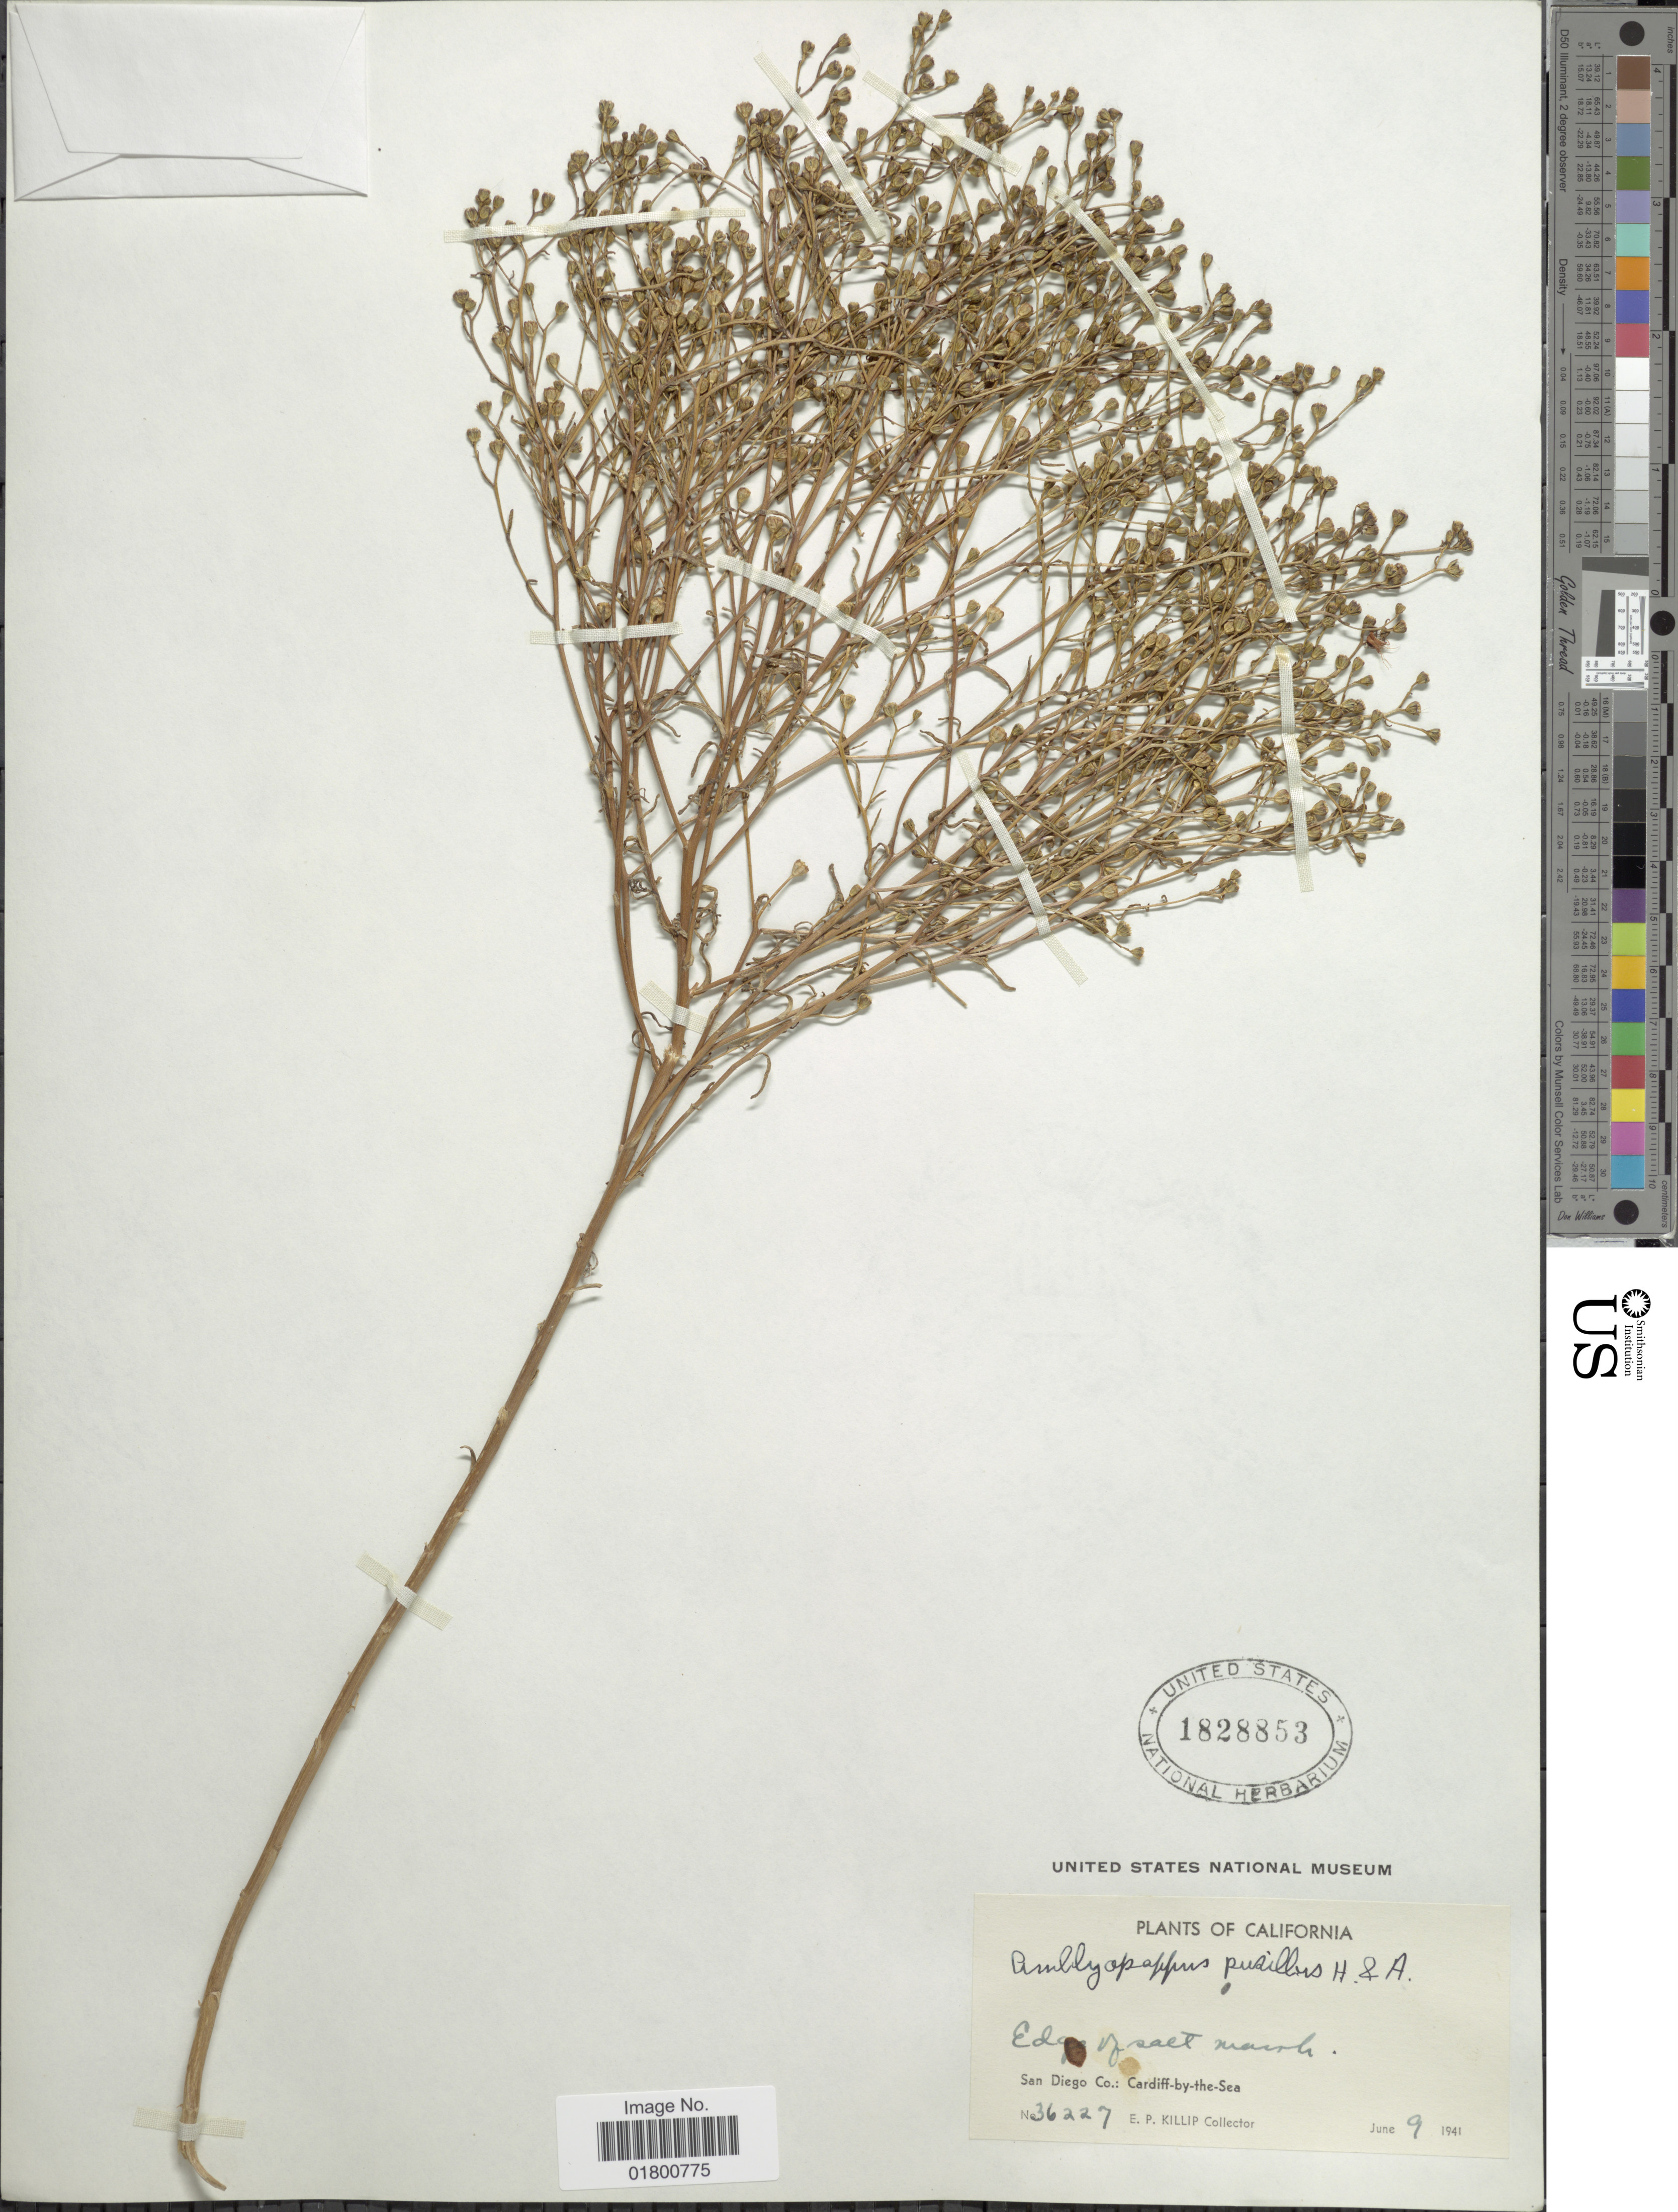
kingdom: Plantae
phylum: Tracheophyta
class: Magnoliopsida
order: Asterales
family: Asteraceae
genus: Amblyopappus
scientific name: Amblyopappus pusillus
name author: Hook. & Arn.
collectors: E. P. Killip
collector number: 36227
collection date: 1941-06-09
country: United States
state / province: California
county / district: San Diego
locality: San Diego Co: Cardiff-by-the-Sea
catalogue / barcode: US 1828853